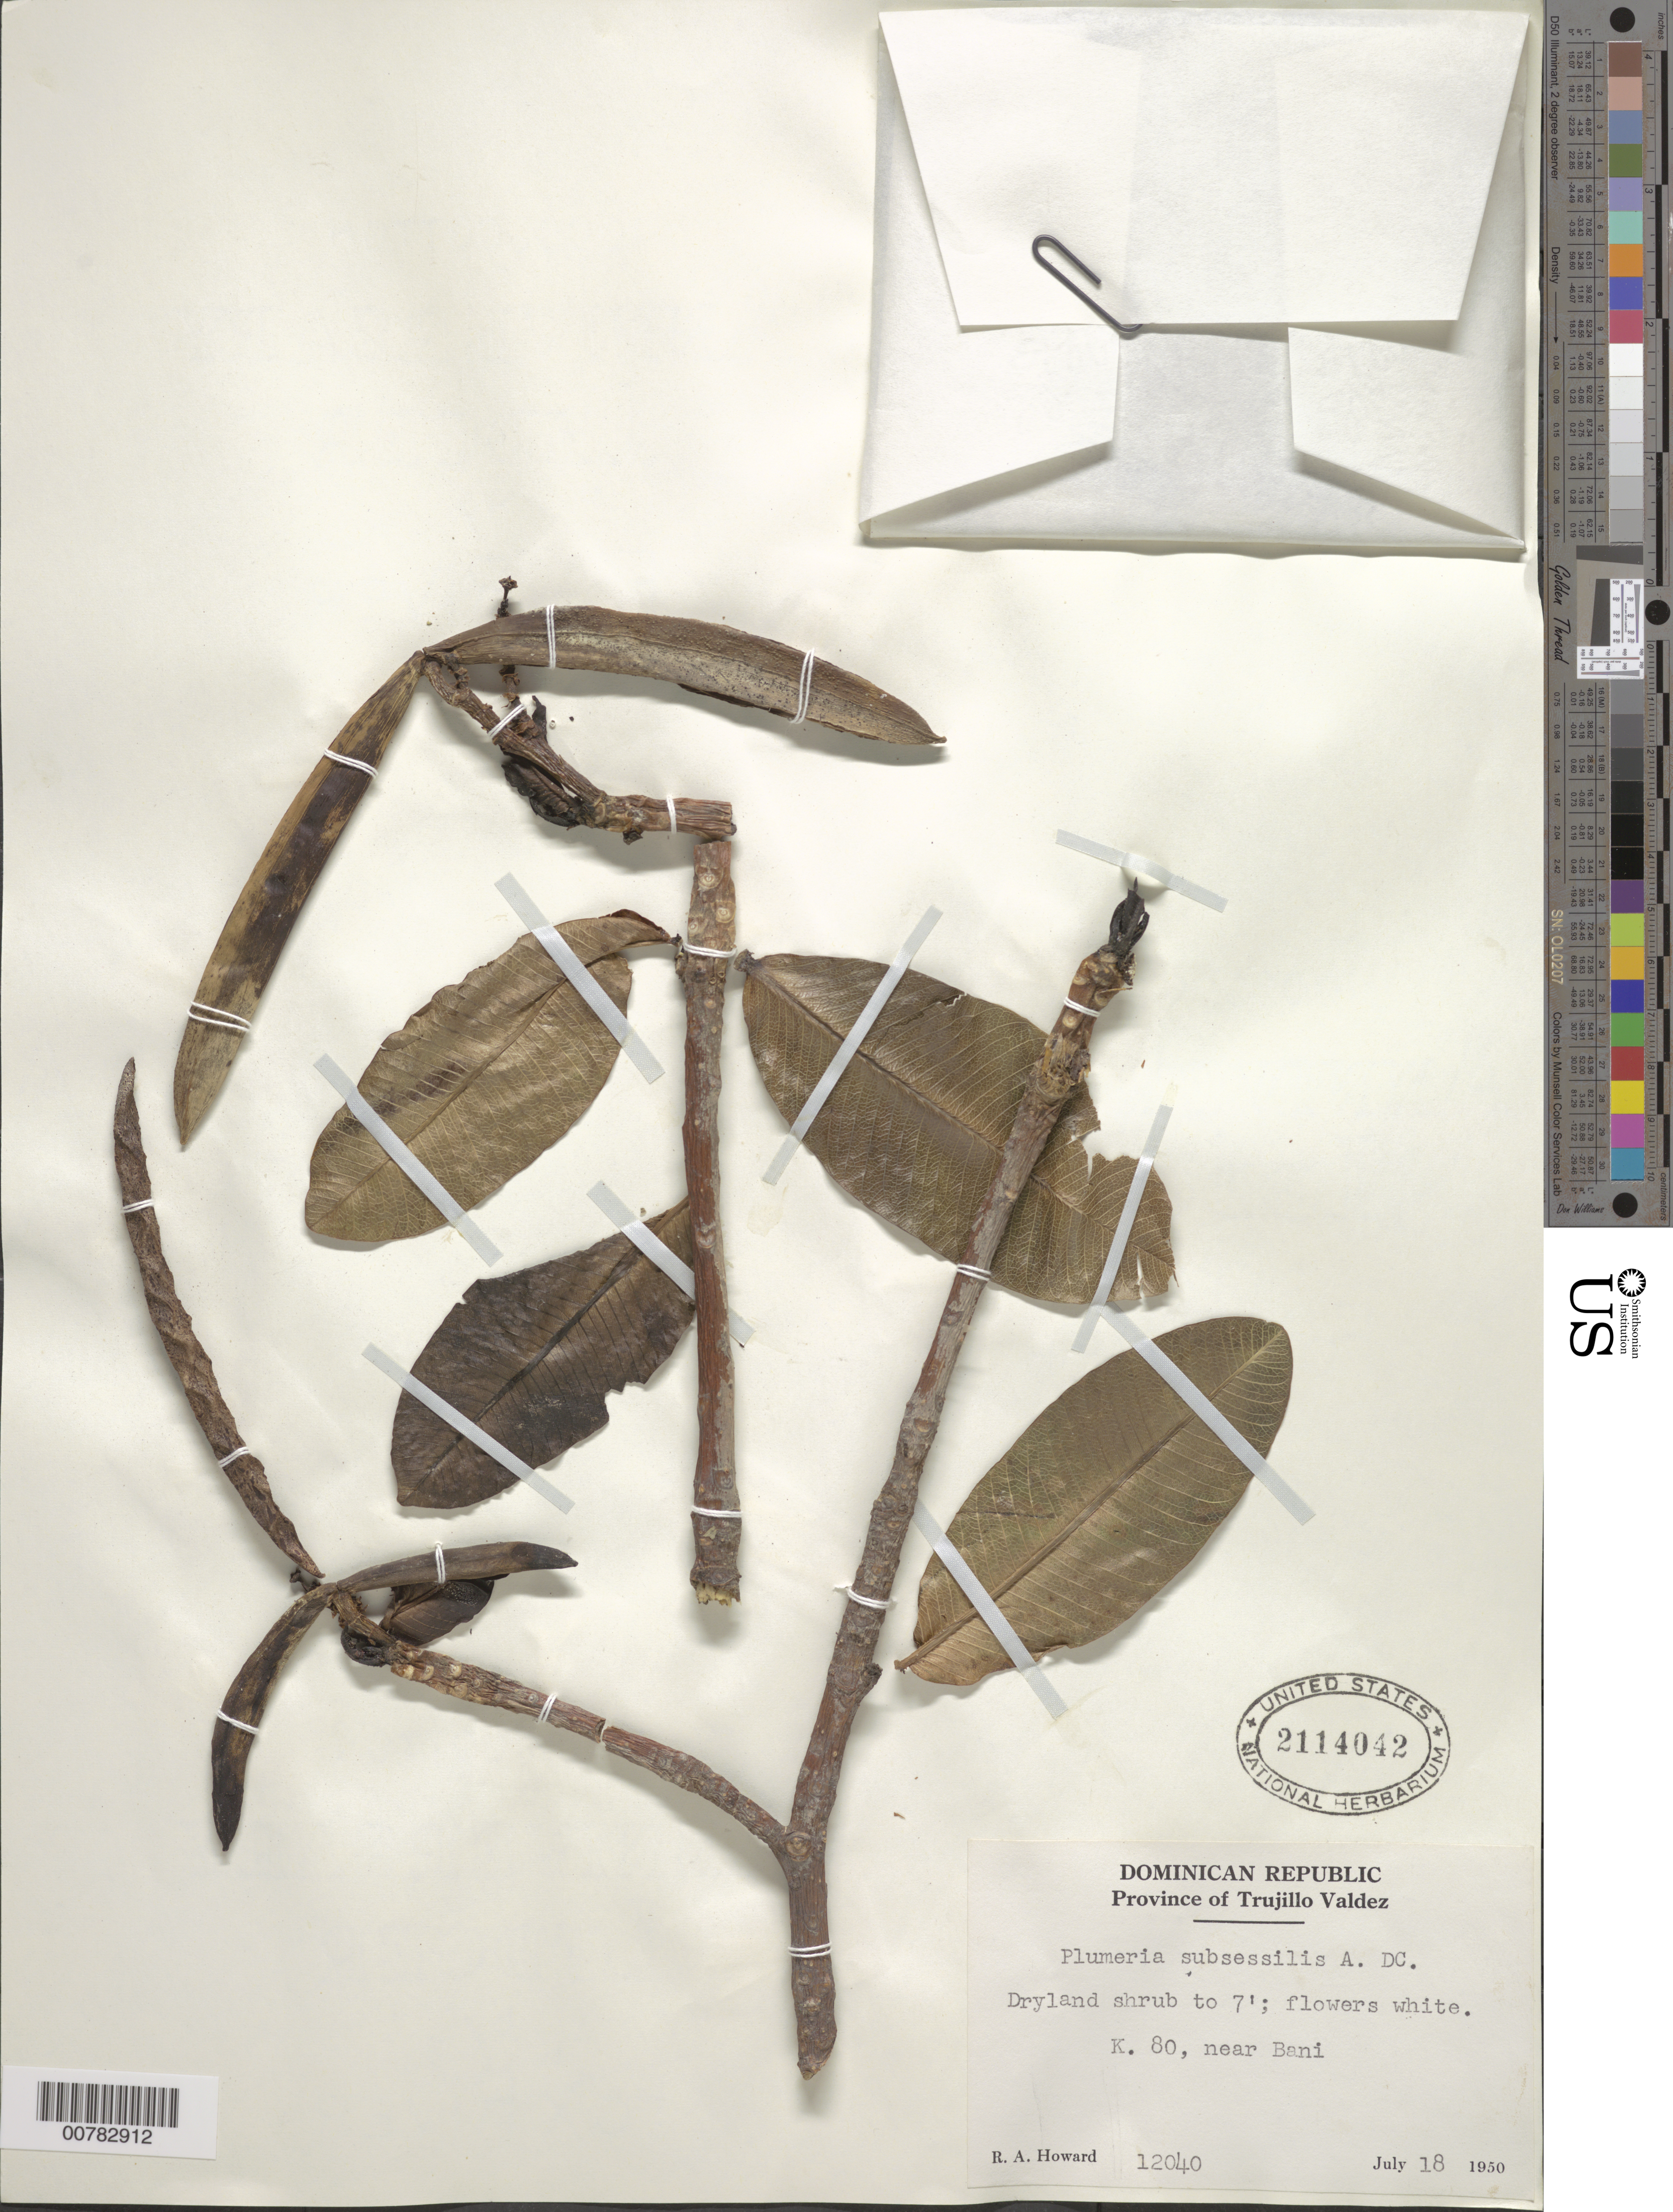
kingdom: Plantae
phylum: Tracheophyta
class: Magnoliopsida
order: Gentianales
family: Apocynaceae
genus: Plumeria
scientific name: Plumeria subsessilis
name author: A. DC.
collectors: R. A. Howard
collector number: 12040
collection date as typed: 18 Jul 1950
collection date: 1950-07-18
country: Dominican Republic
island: Hispaniola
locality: Province of Trujillo Valdez, K 80 near Bani.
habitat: Dry land.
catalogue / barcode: US 2114042